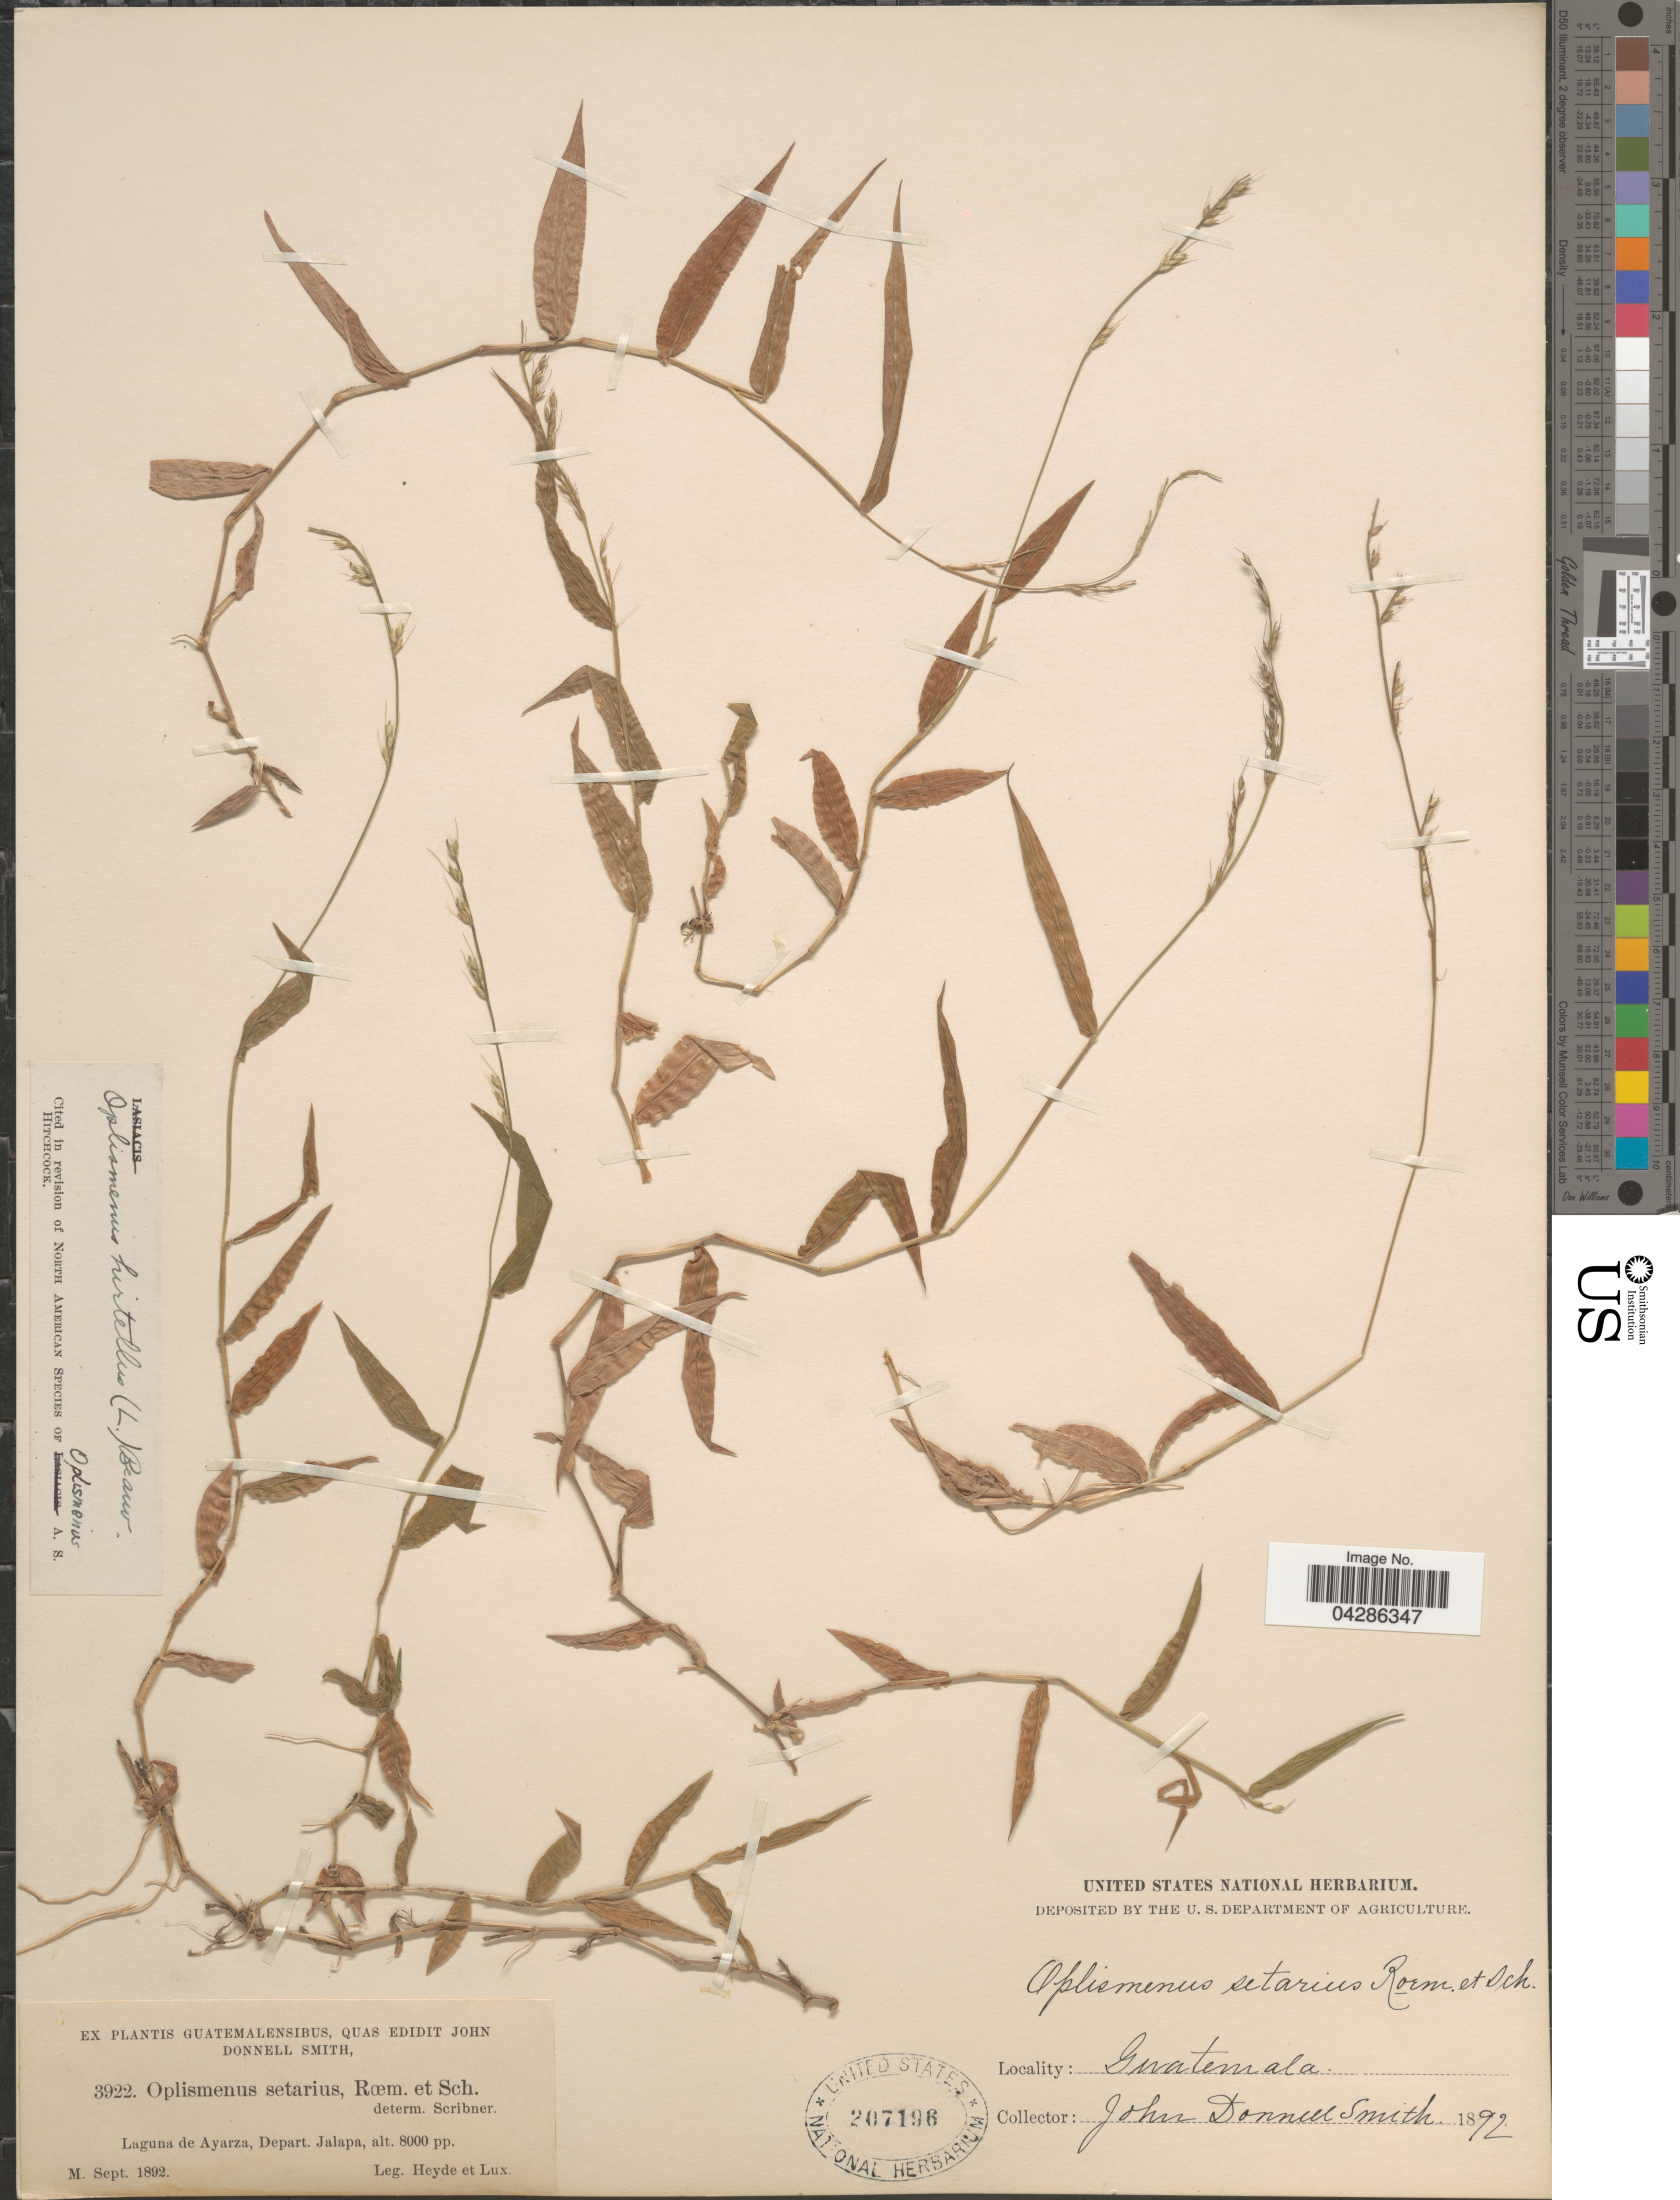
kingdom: Plantae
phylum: Tracheophyta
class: Liliopsida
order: Poales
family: Poaceae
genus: Oplismenus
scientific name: Oplismenus hirtellus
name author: (L.) P. Beauv.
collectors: Heyde & Lux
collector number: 3922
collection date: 1892-09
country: Guatemala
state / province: Jalapa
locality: Laguna de Ayarza, Depart. Jalapa.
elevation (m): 2438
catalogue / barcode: US 207196